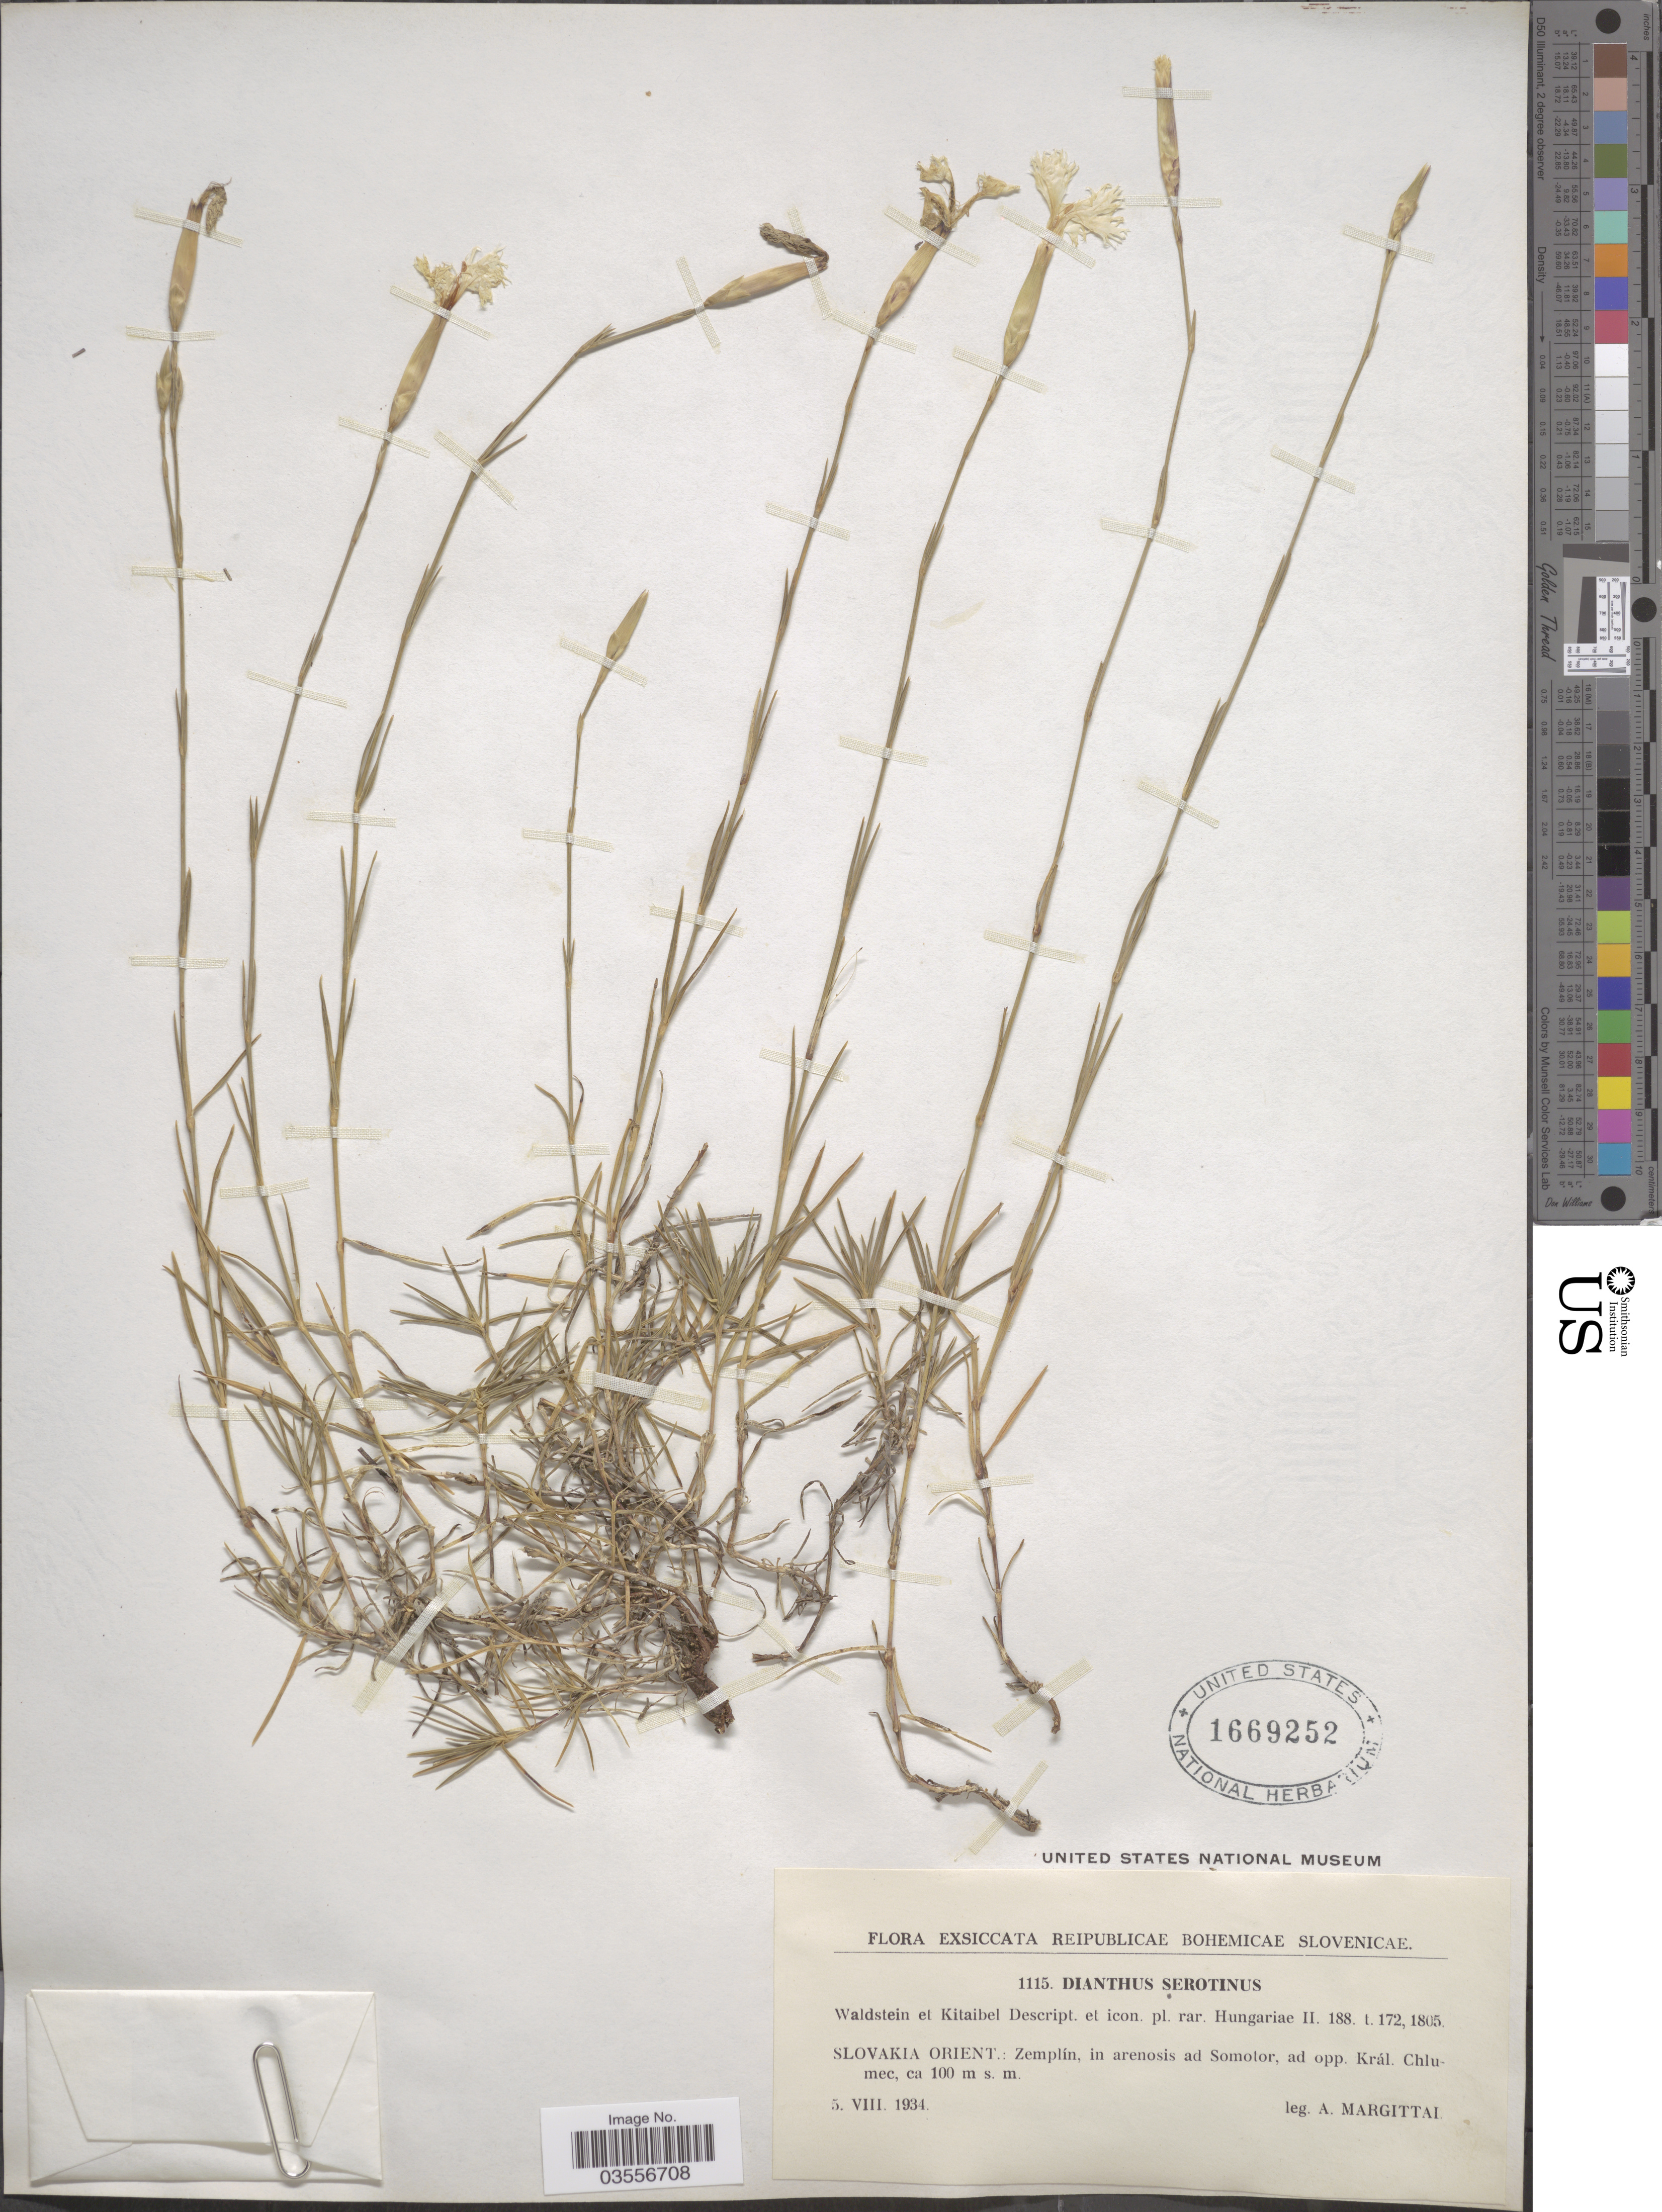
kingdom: Plantae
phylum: Tracheophyta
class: Magnoliopsida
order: Caryophyllales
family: Caryophyllaceae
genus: Dianthus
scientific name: Dianthus serotinus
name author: Waldst. & Kit.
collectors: A. Margittal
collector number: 1115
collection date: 1934-08-05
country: Slovakia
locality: Slovakia Orient.: Zemplín, in arenosis ad Somolor, ad opp. Král. Chlumec.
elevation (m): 100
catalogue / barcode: US 1669252